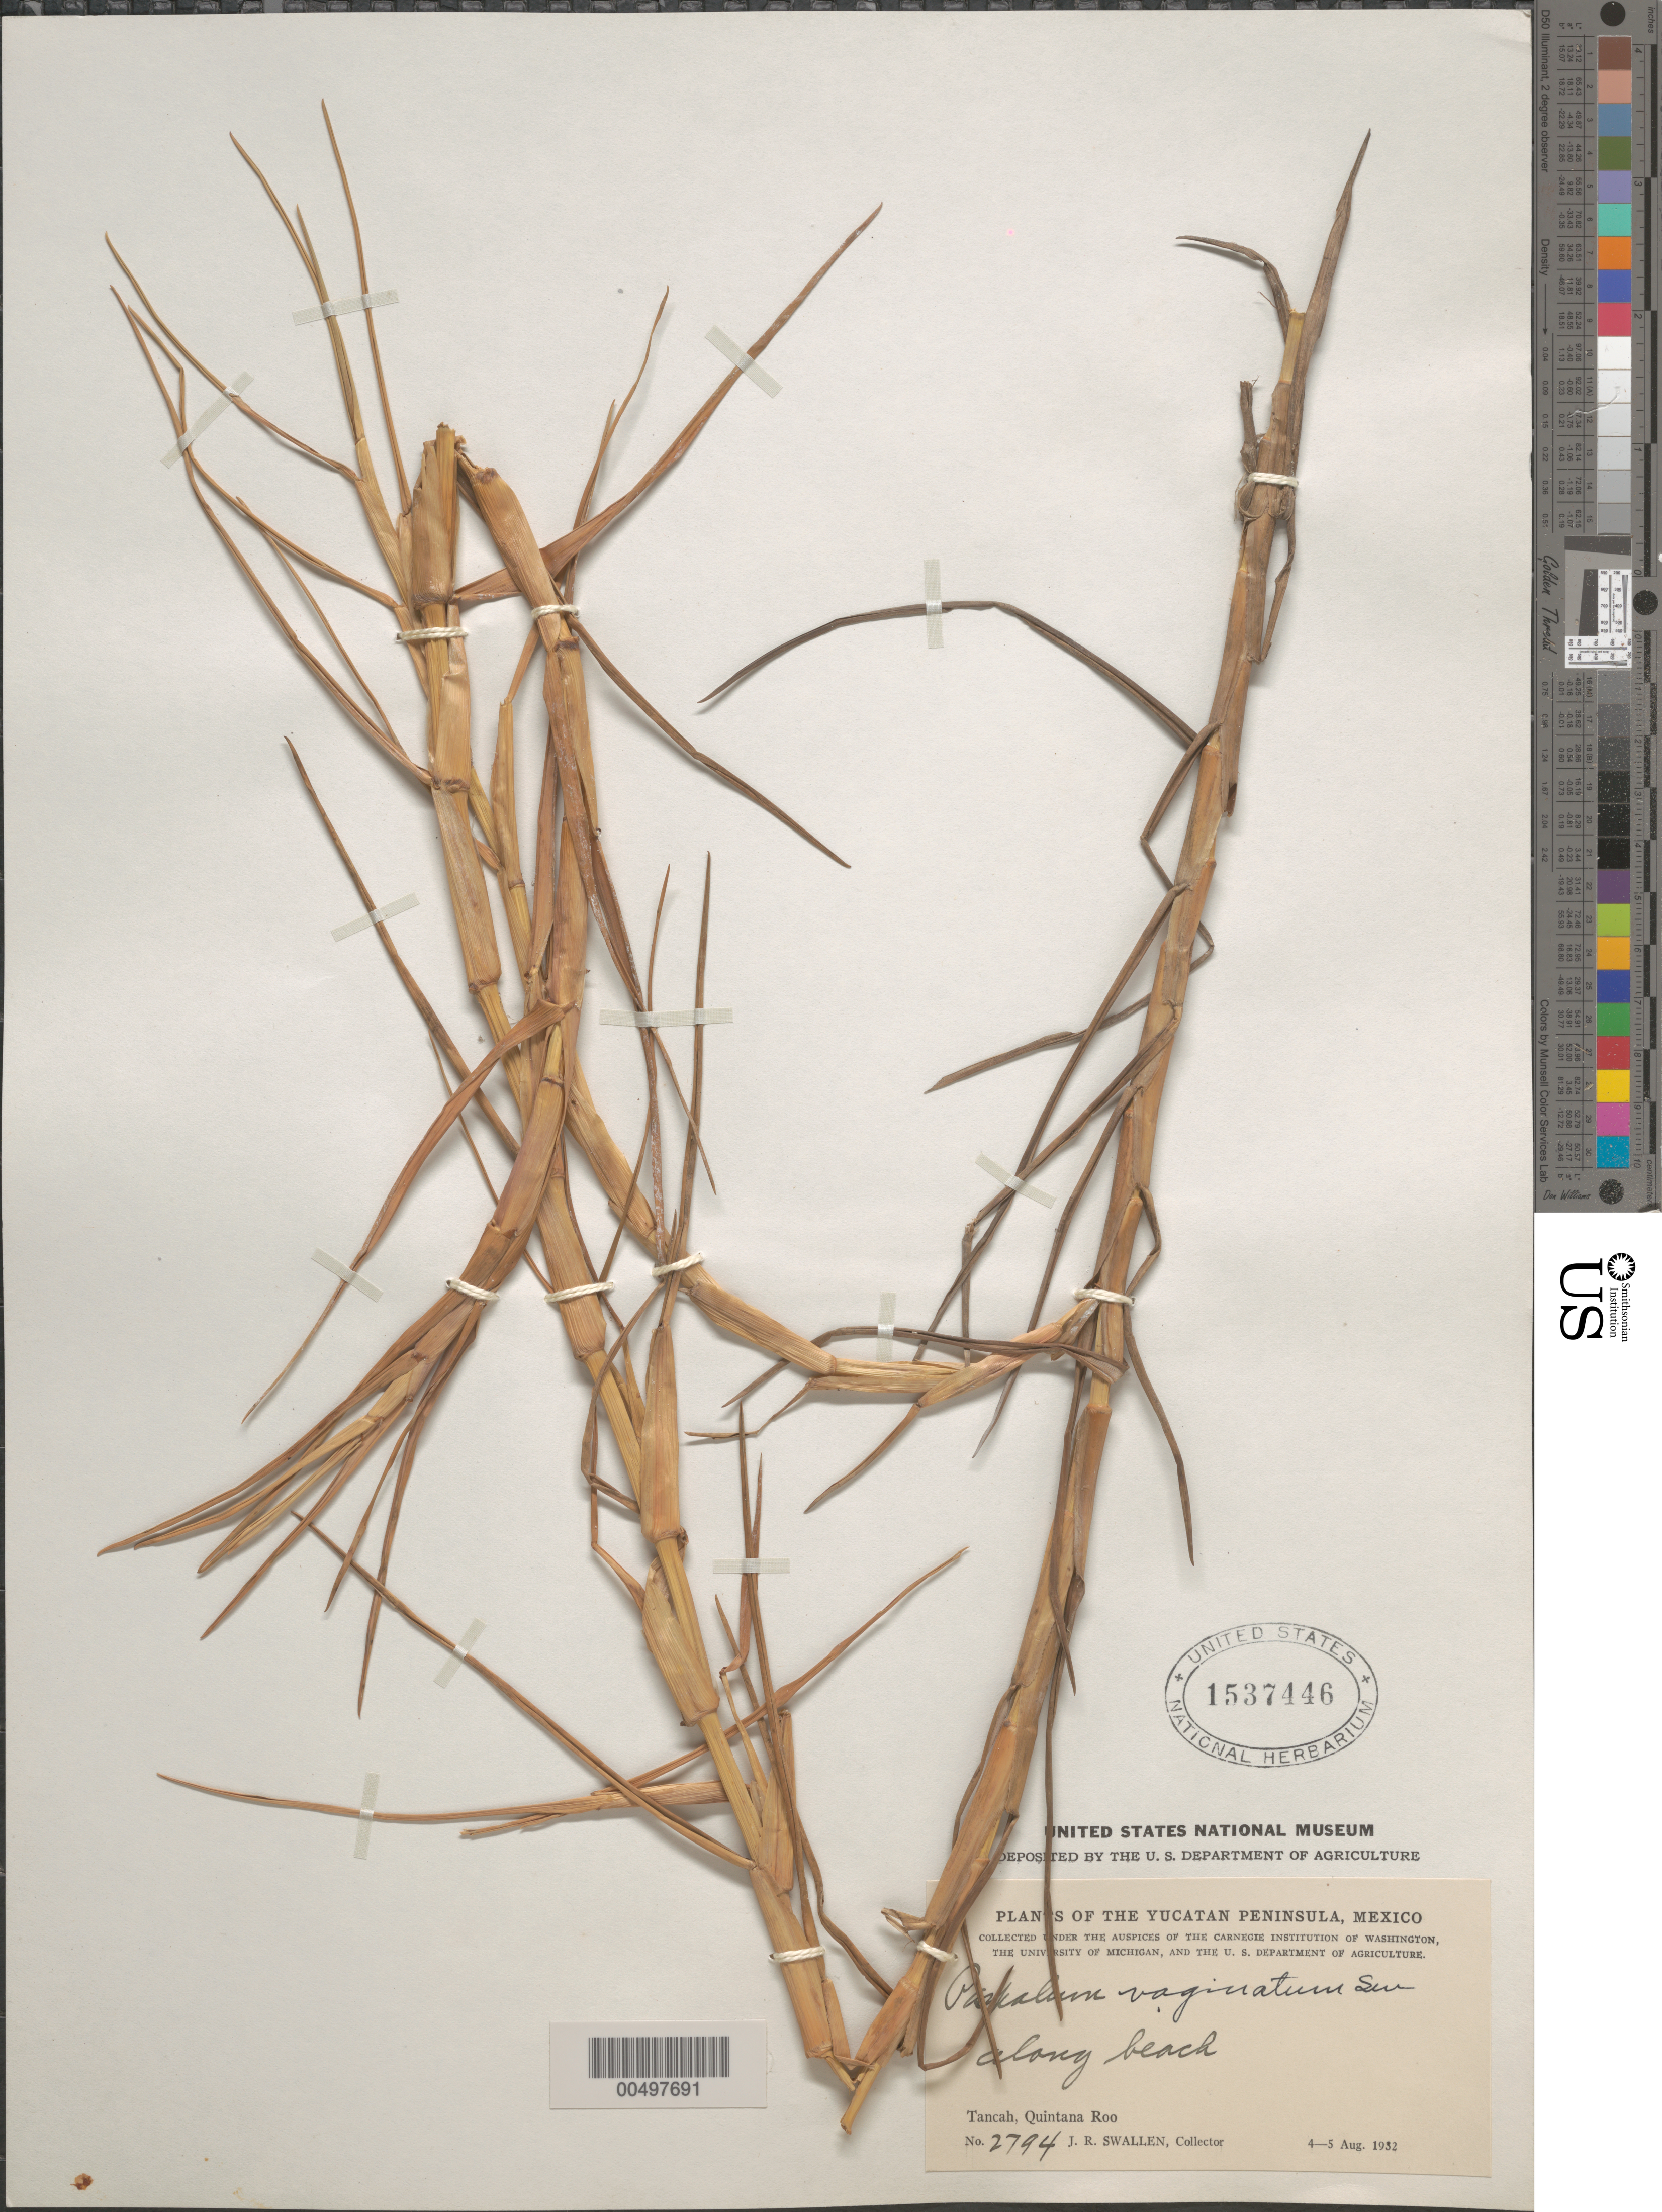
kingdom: Plantae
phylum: Tracheophyta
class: Liliopsida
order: Poales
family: Poaceae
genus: Paspalum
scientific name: Paspalum distichum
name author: L.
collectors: J. R. Swallen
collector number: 2764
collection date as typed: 4 Aug 1932 to 5 Aug 1932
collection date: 1932-08-04/1932-08-05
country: Mexico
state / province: Quintana Roo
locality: Yucatan Peninsula, Tancah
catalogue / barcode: US 1537446